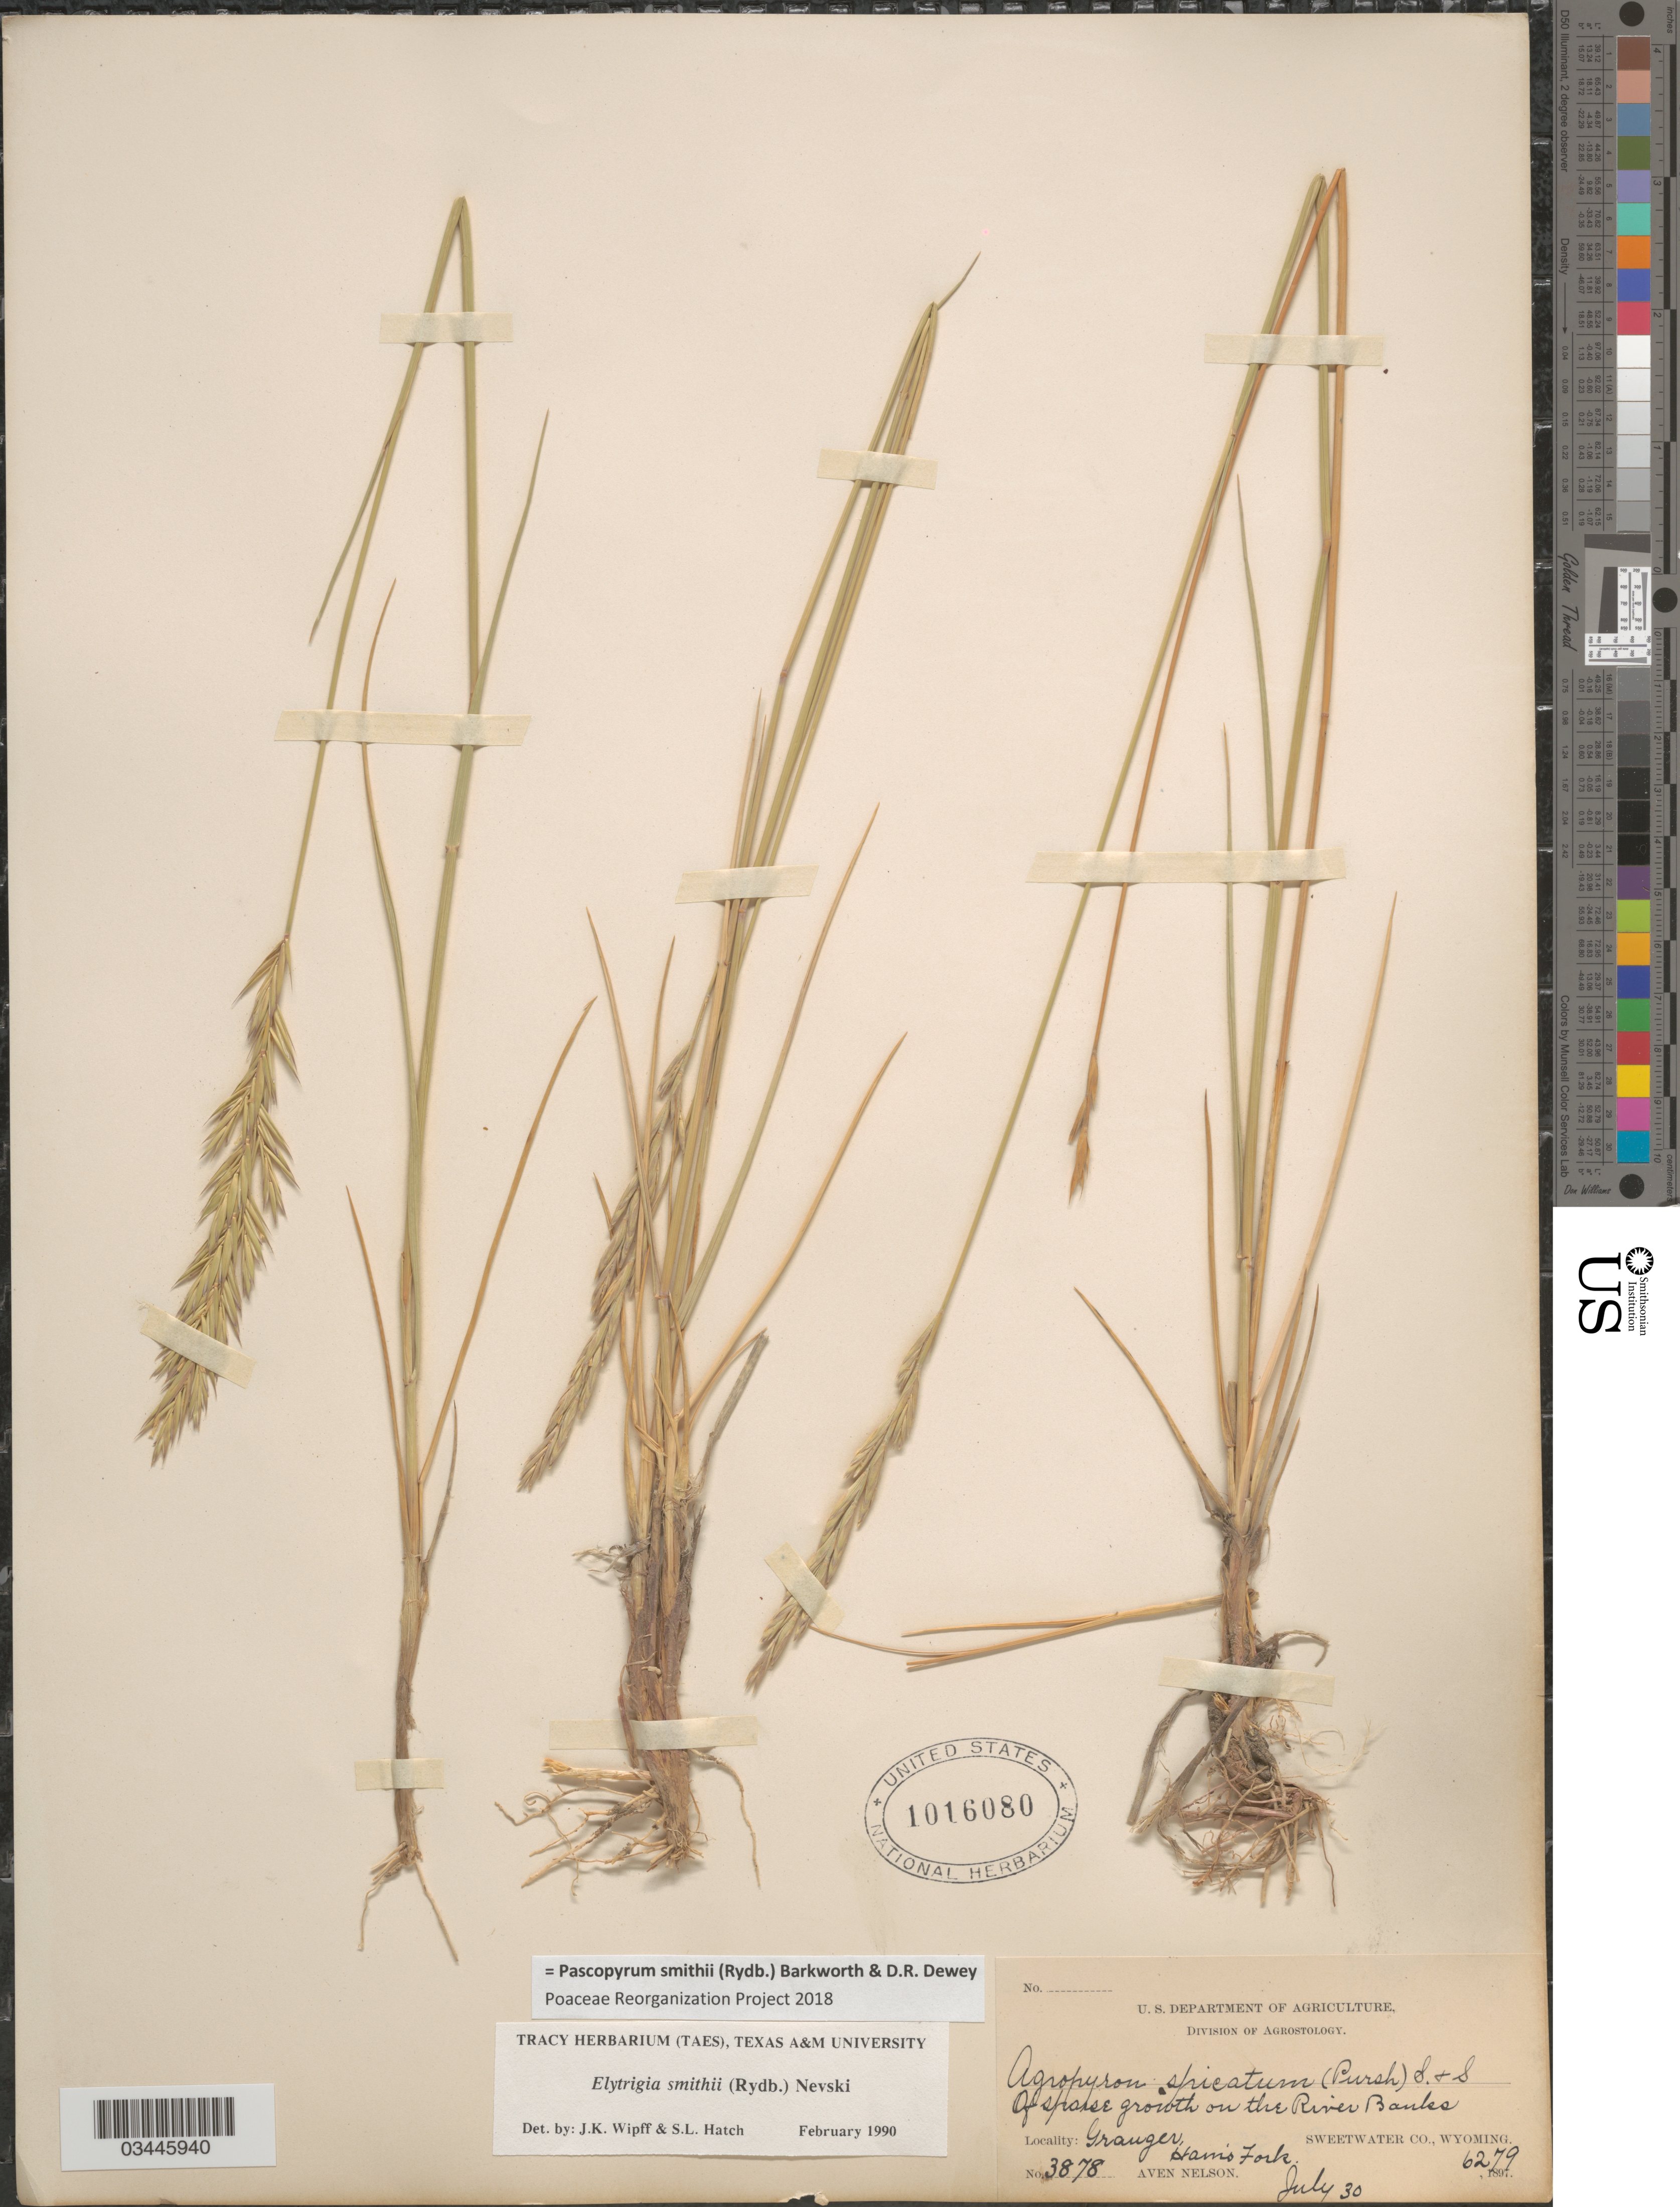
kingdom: Plantae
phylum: Tracheophyta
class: Liliopsida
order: Poales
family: Poaceae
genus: Pascopyrum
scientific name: Pascopyrum smithii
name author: (Rydb.) Barkworth & Dewey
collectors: A. Nelson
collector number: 3878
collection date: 1897-07-30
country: United States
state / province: Wyoming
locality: Of sparse growth on the River Banks. Granger. Sweetwater Co. Ham's Fork.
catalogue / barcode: US 1016080